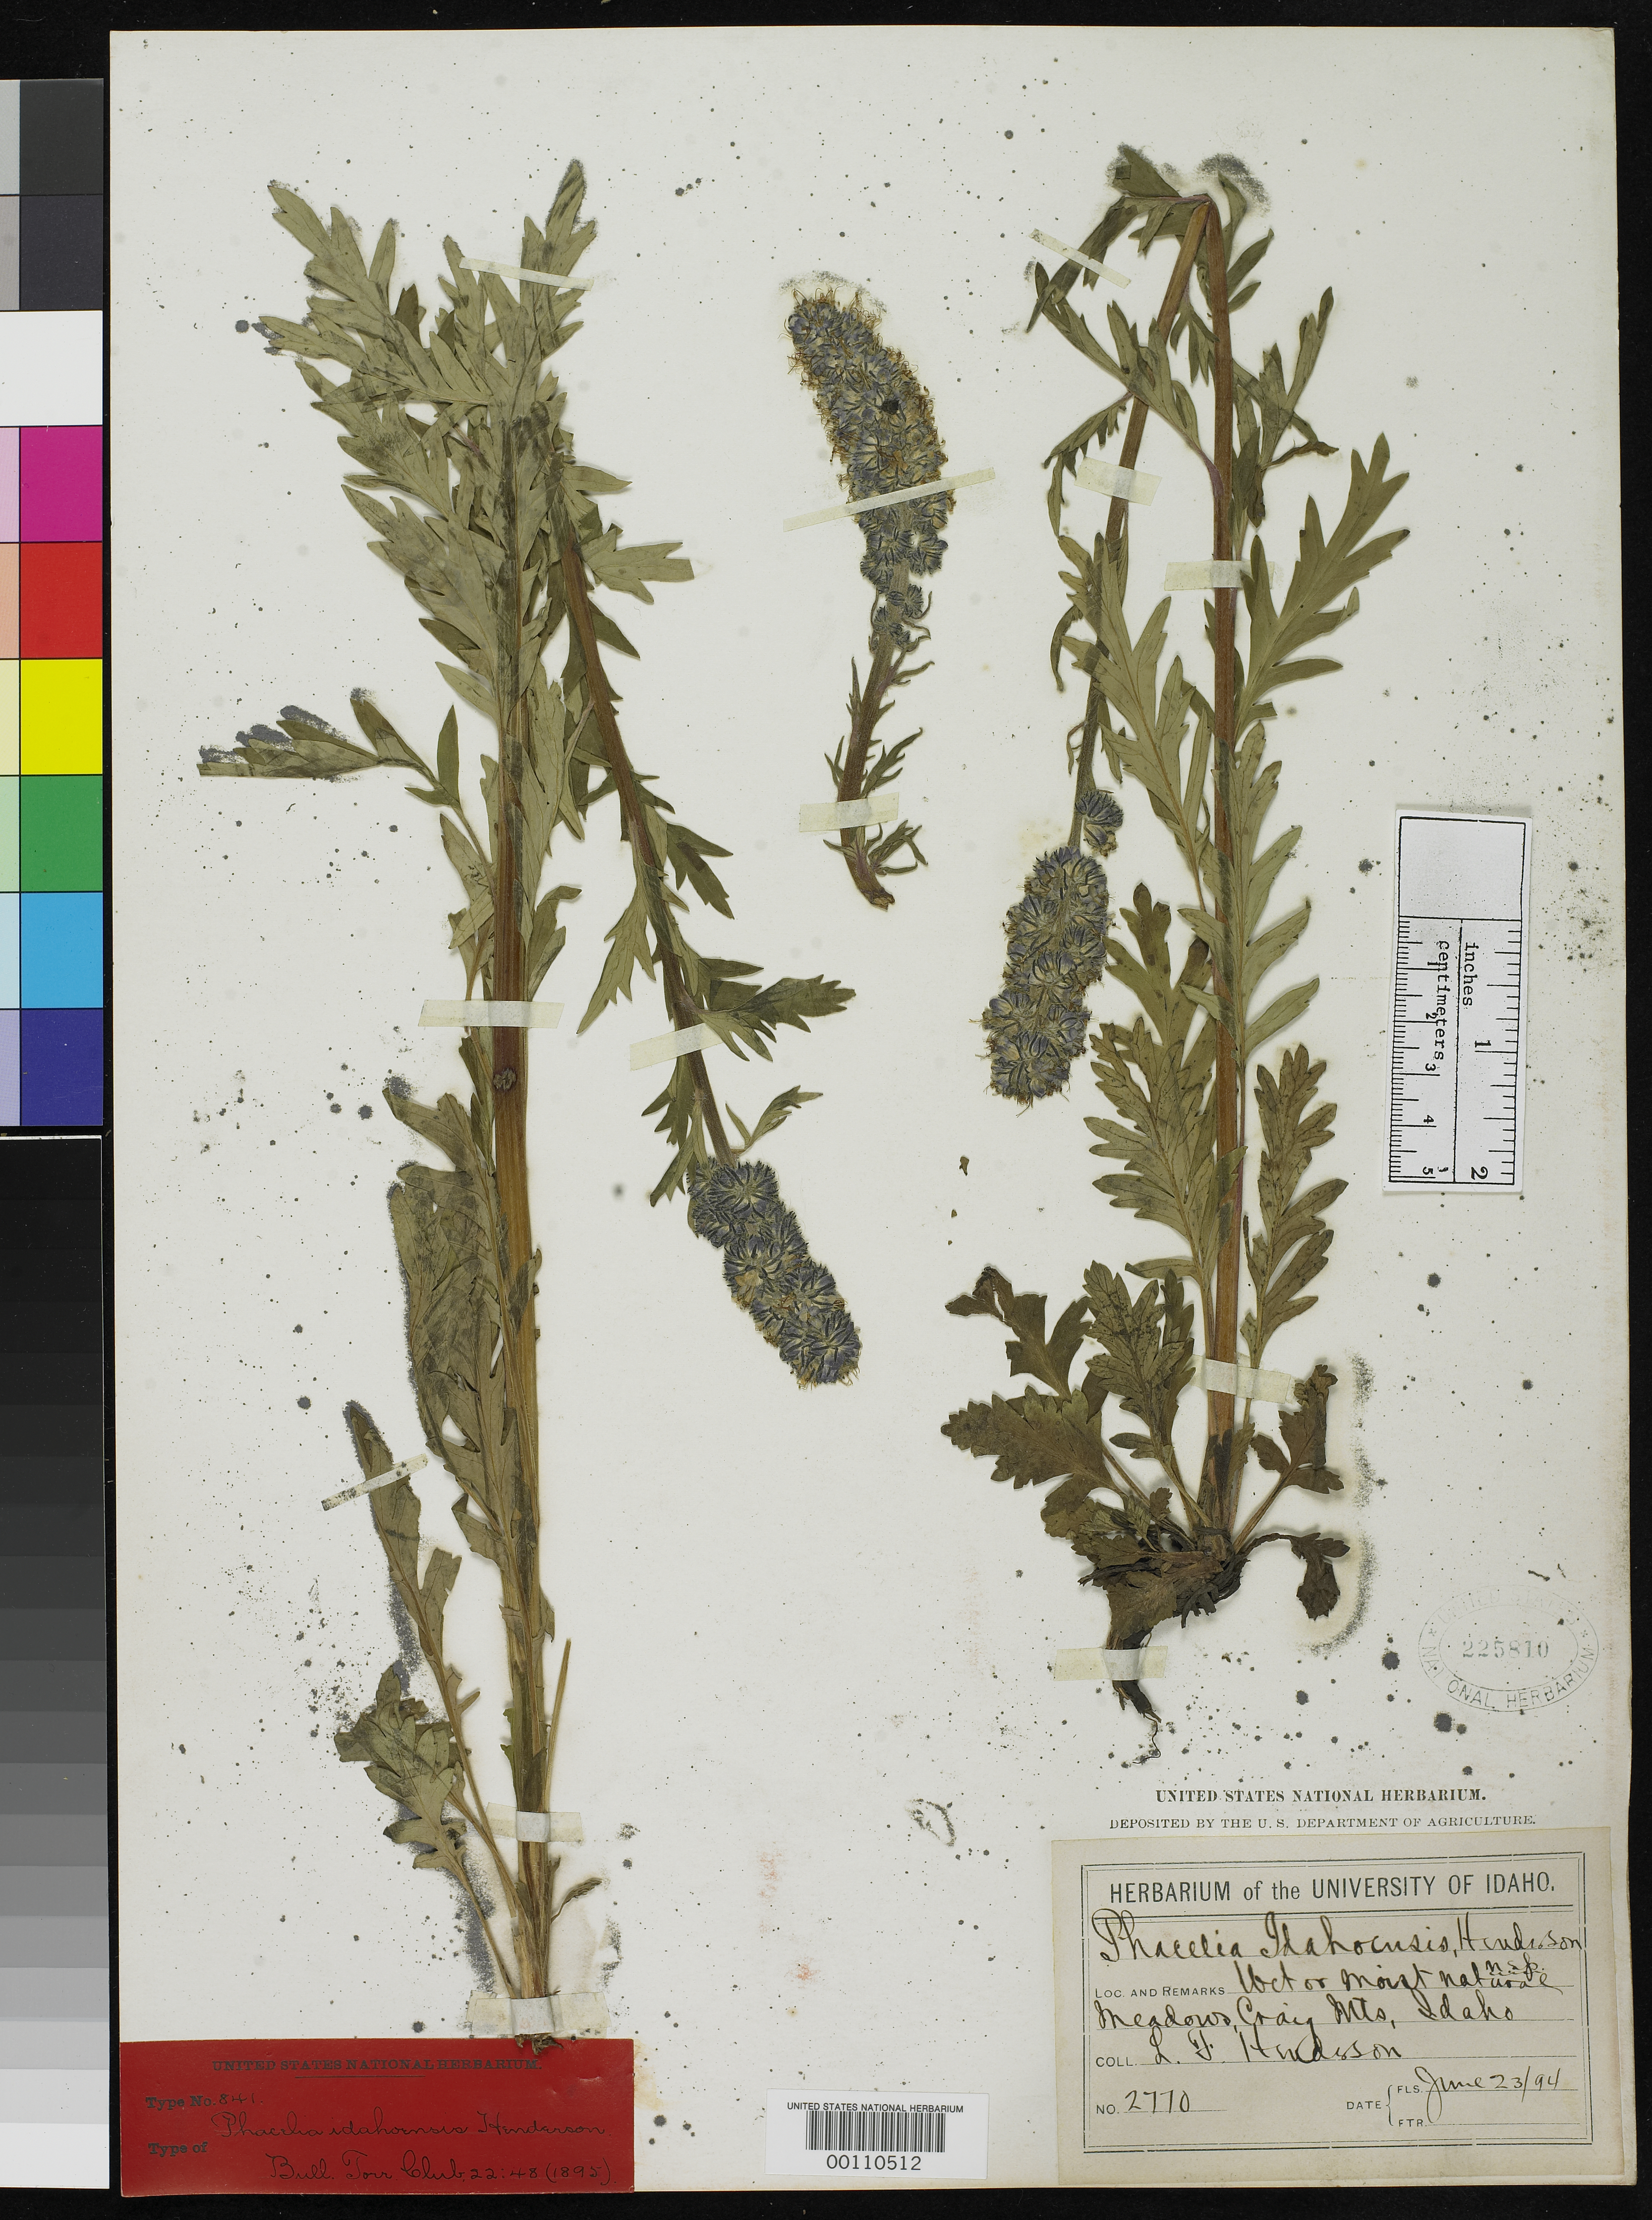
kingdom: Plantae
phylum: Tracheophyta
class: Magnoliopsida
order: Boraginales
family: Hydrophyllaceae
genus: Phacelia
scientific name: Phacelia idahoensis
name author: L.F. Hend.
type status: Type Collection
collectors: L. F. Henderson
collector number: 2770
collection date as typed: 23 Jun 1894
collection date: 1894-06-23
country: United States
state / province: Idaho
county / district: Nez Perce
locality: Craig Mountains.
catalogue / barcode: US 225810